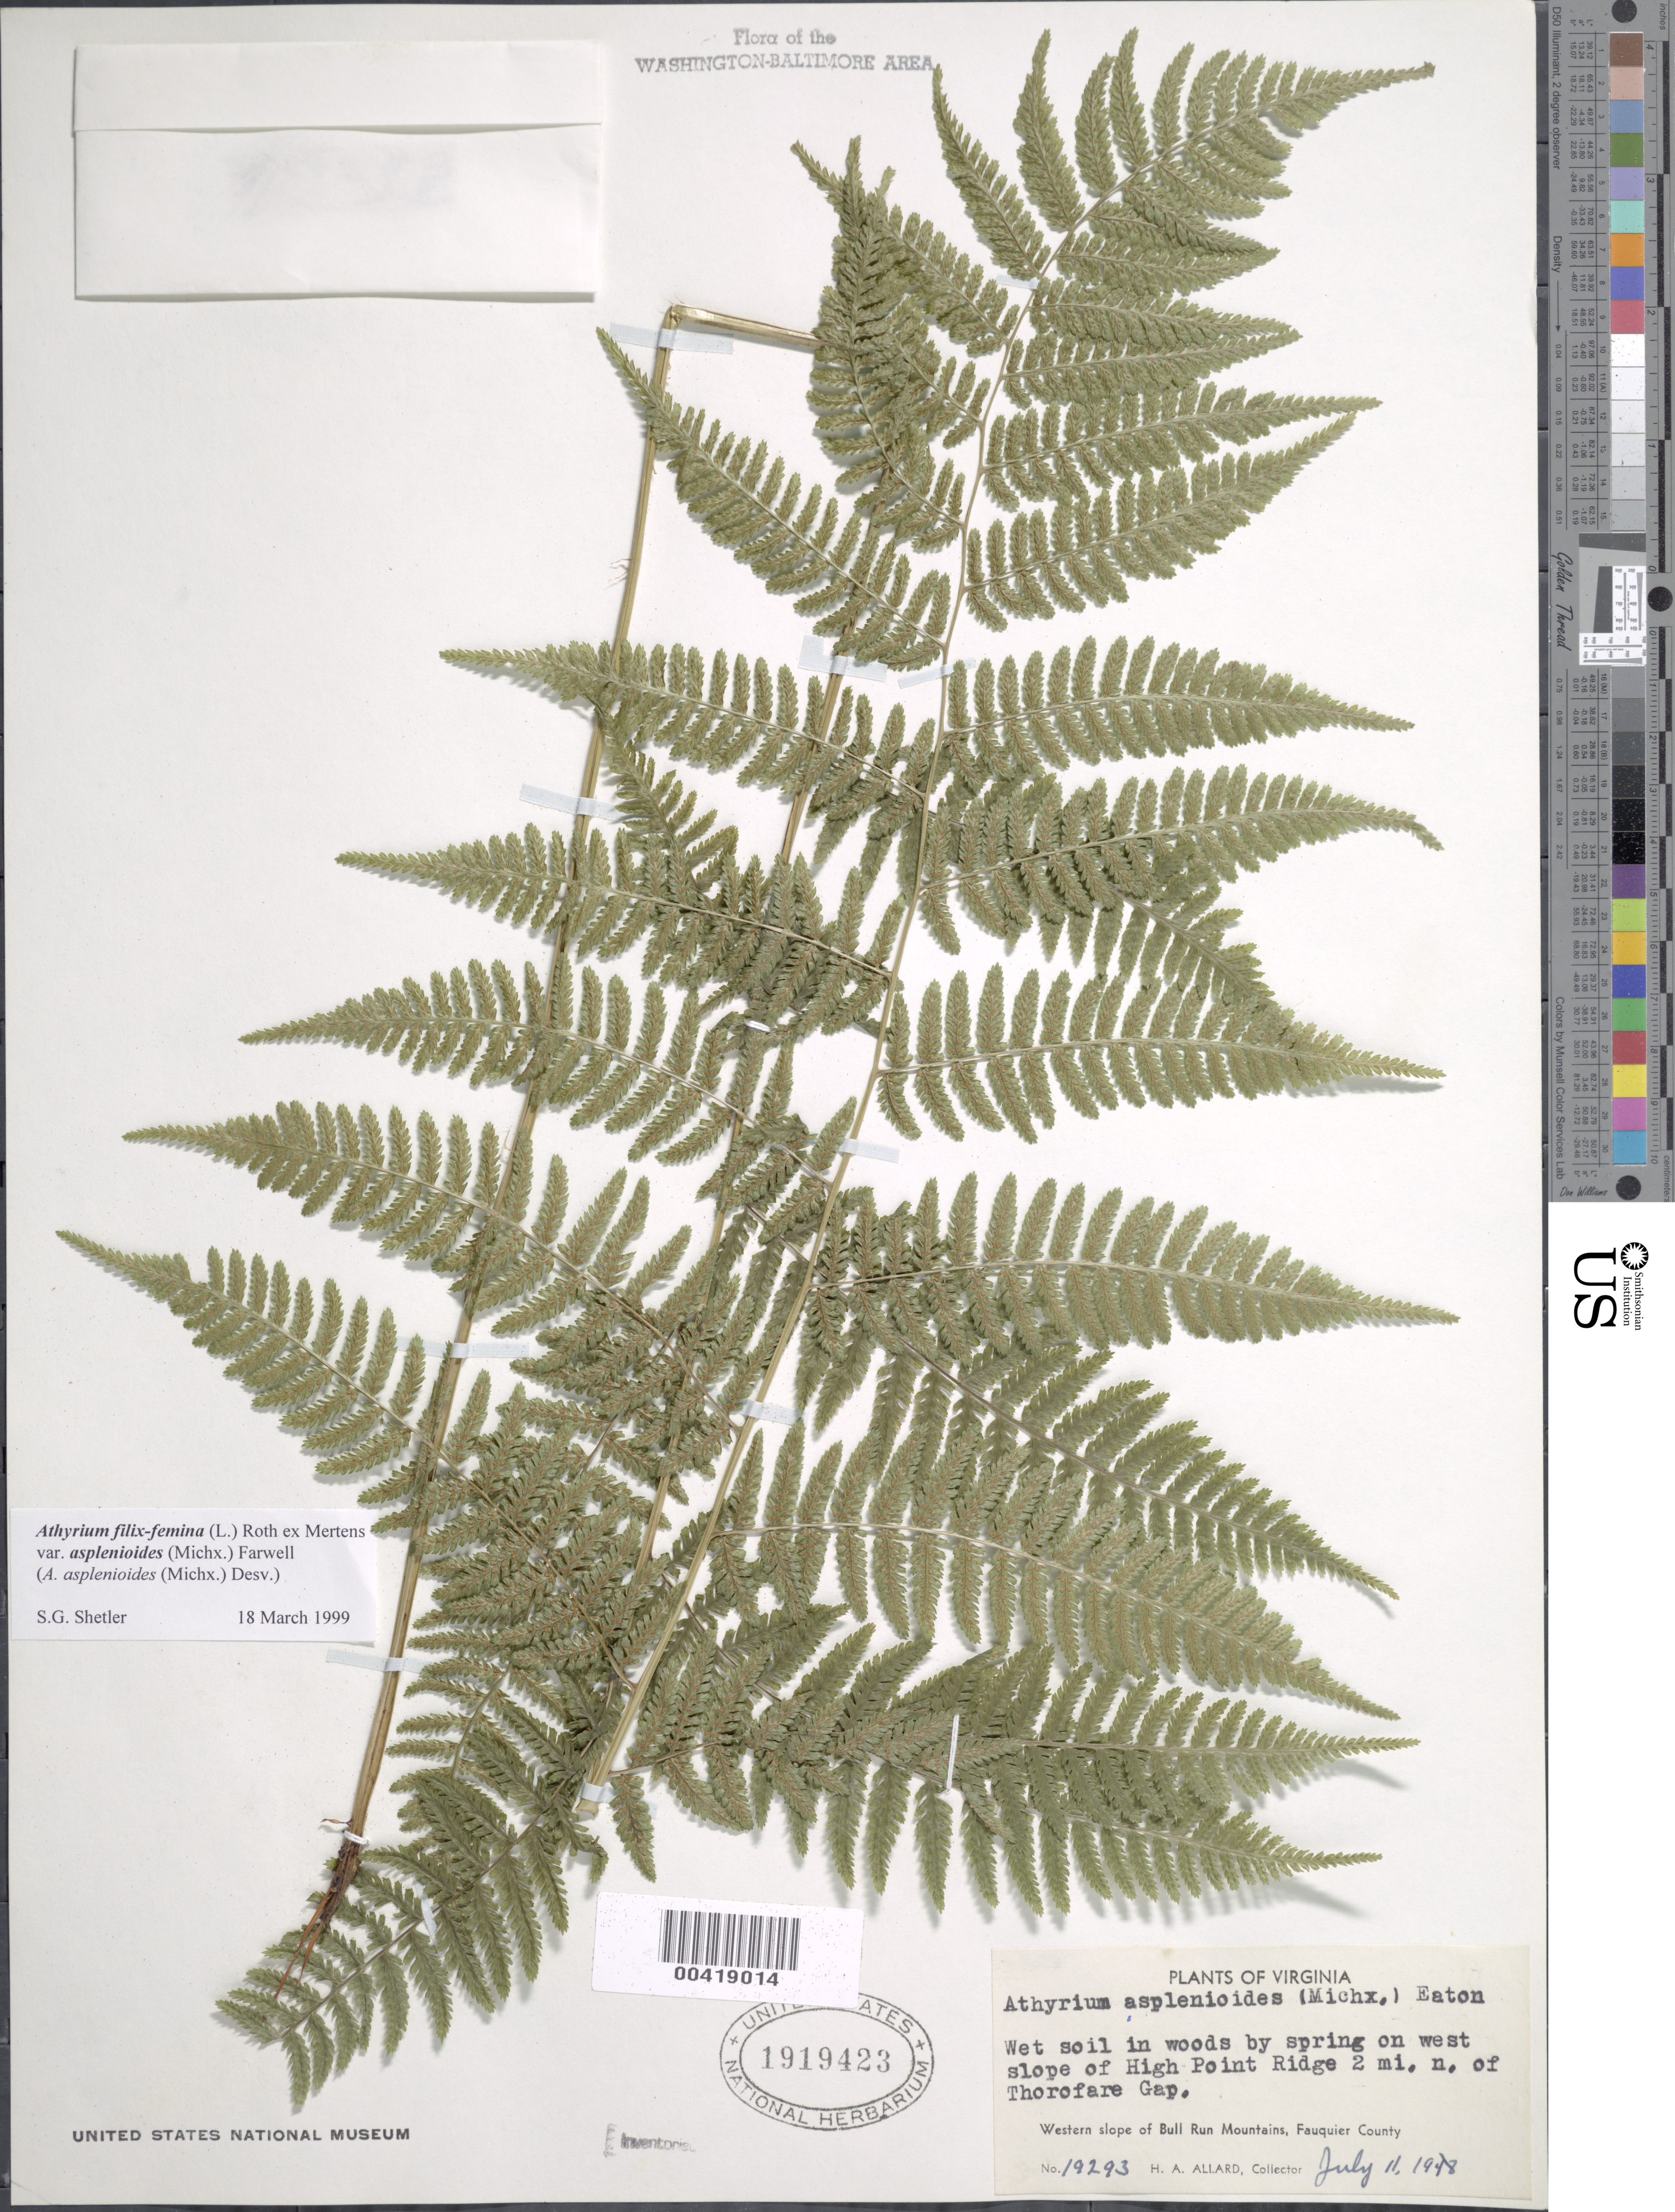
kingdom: Plantae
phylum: Tracheophyta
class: Polypodiopsida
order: Polypodiales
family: Athyriaceae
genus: Athyrium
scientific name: Athyrium filix-femina var. asplenioides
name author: (Michx.) Farw.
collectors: H. A. Allard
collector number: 19293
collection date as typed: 11 Jul 1948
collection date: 1948-07-11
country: United States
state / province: Virginia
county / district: Fauquier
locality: West slope of High Point Ridge, north of Thorofare Gap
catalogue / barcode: US 1919423